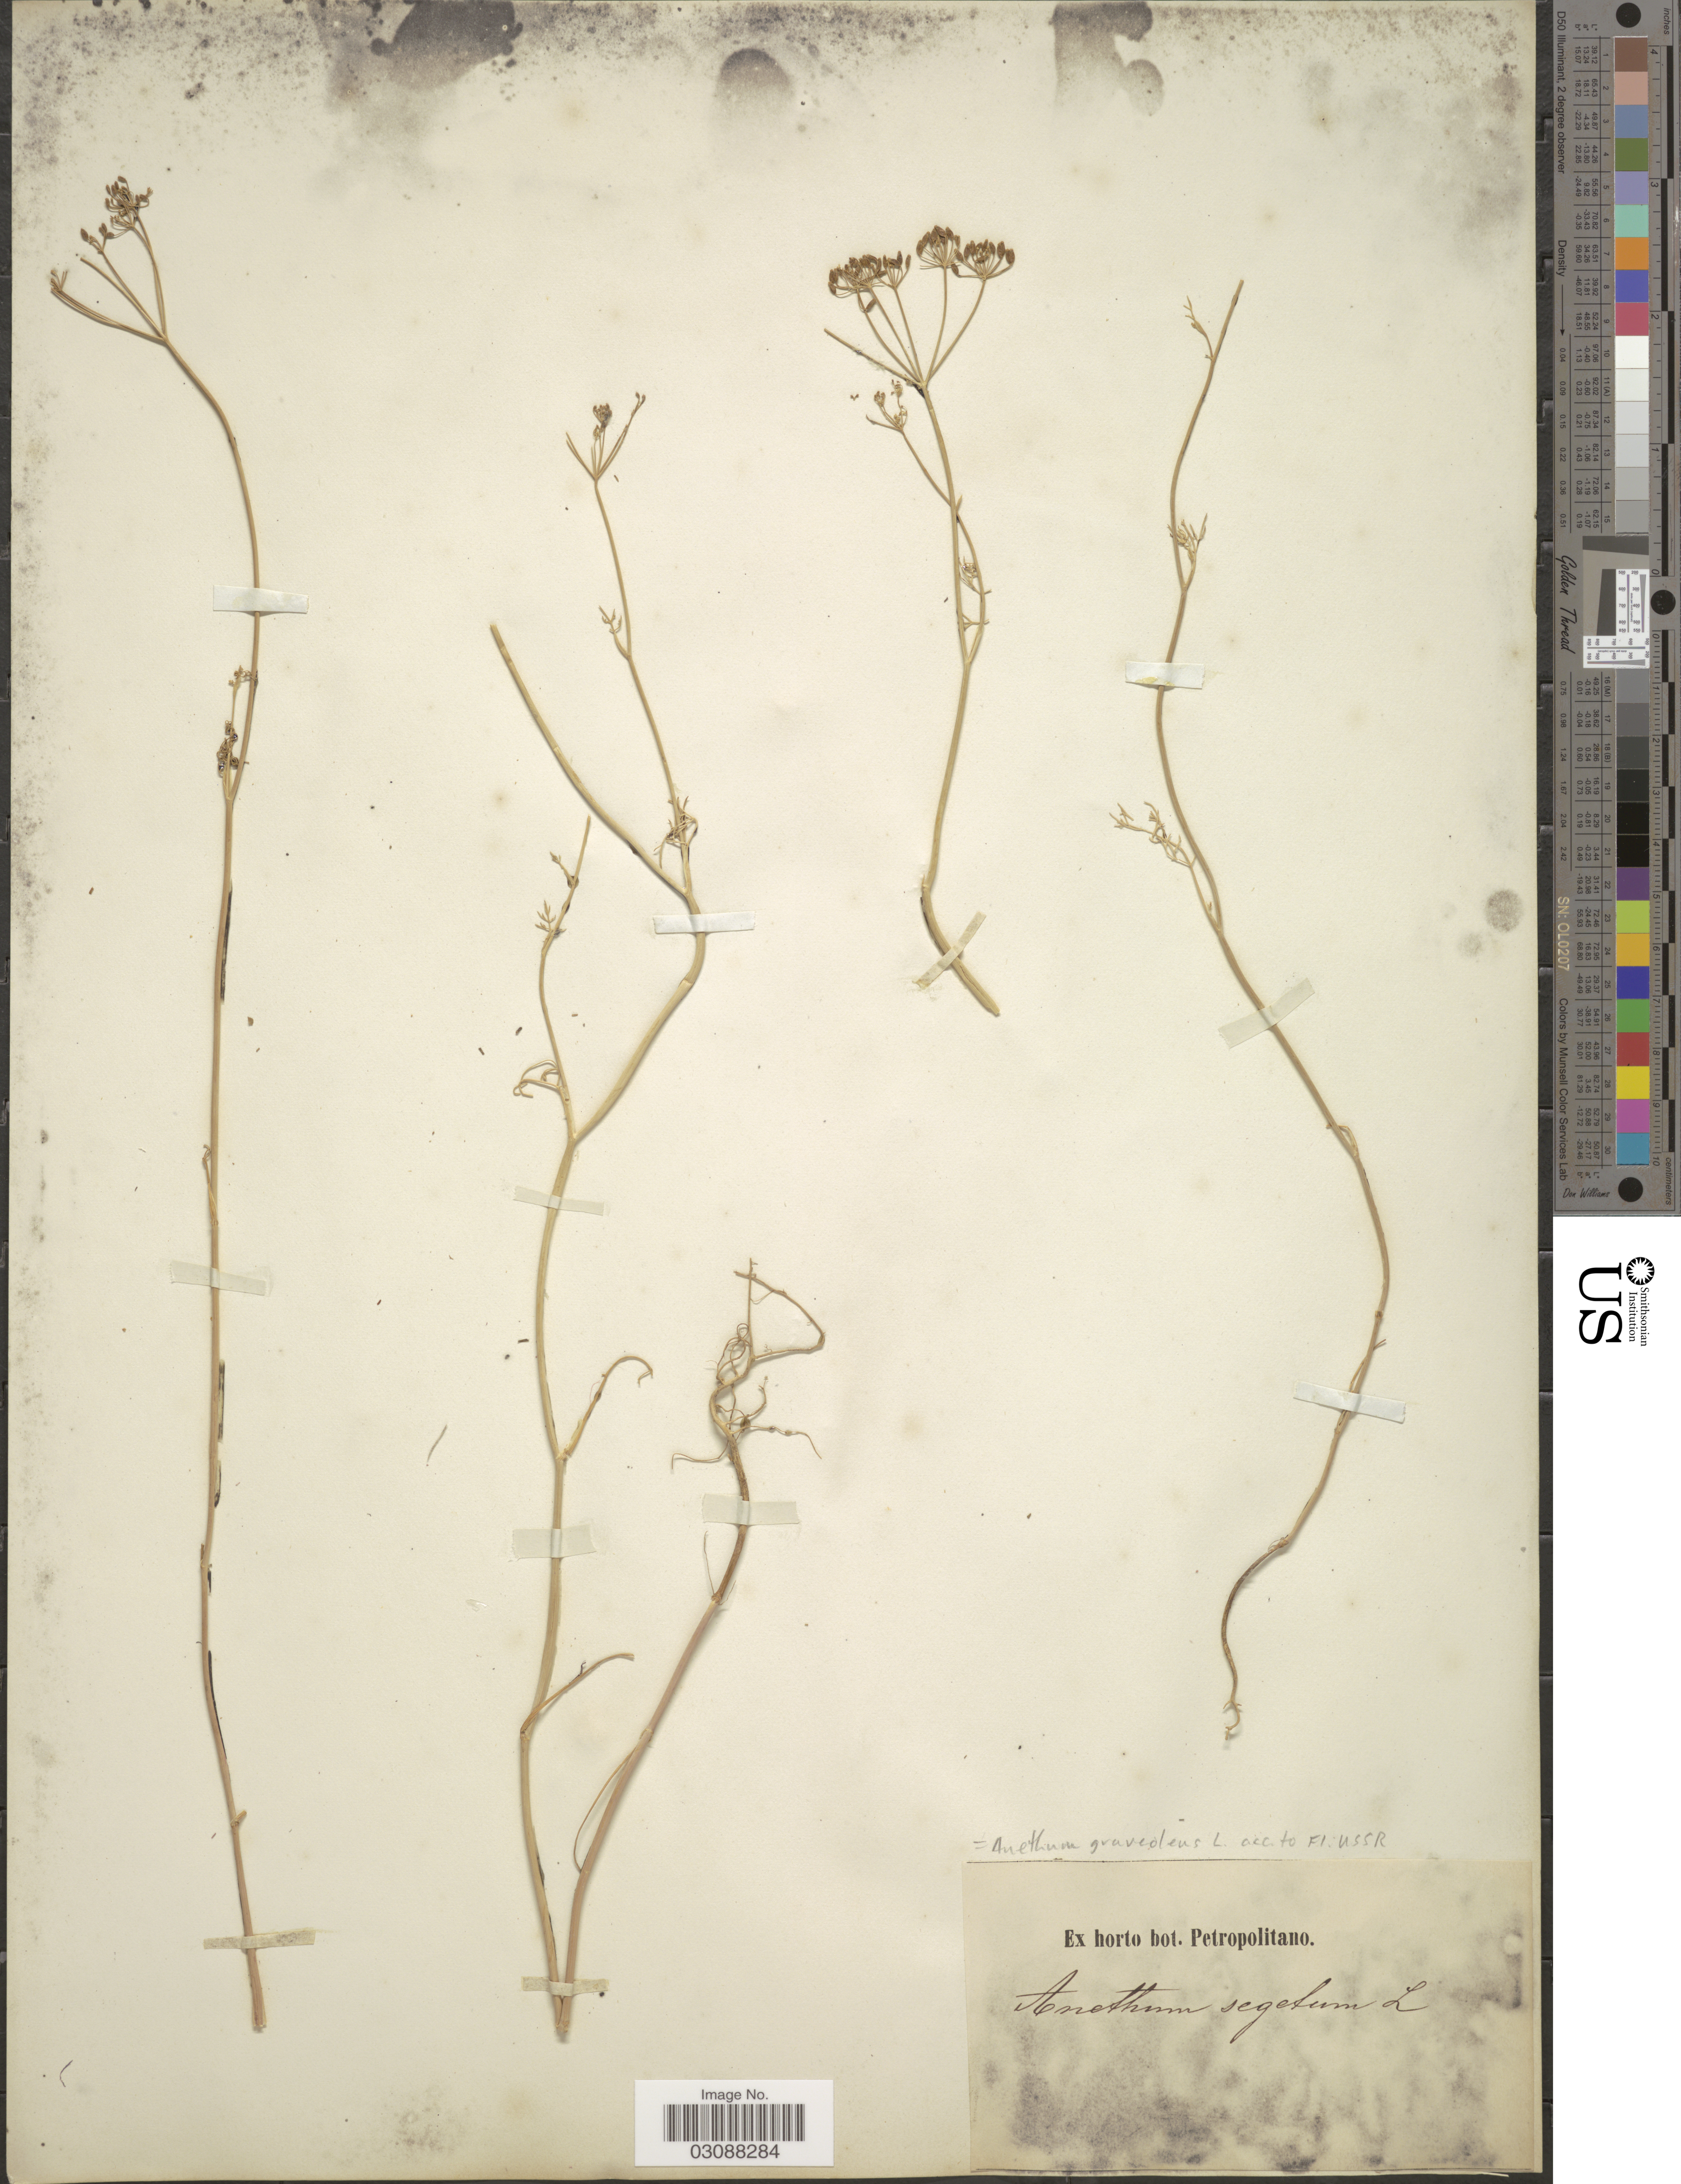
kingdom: Plantae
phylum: Tracheophyta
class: Magnoliopsida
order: Apiales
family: Apiaceae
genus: Anethum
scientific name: Anethum graveolens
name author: L.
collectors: ex Horto Bot. Petropolitano